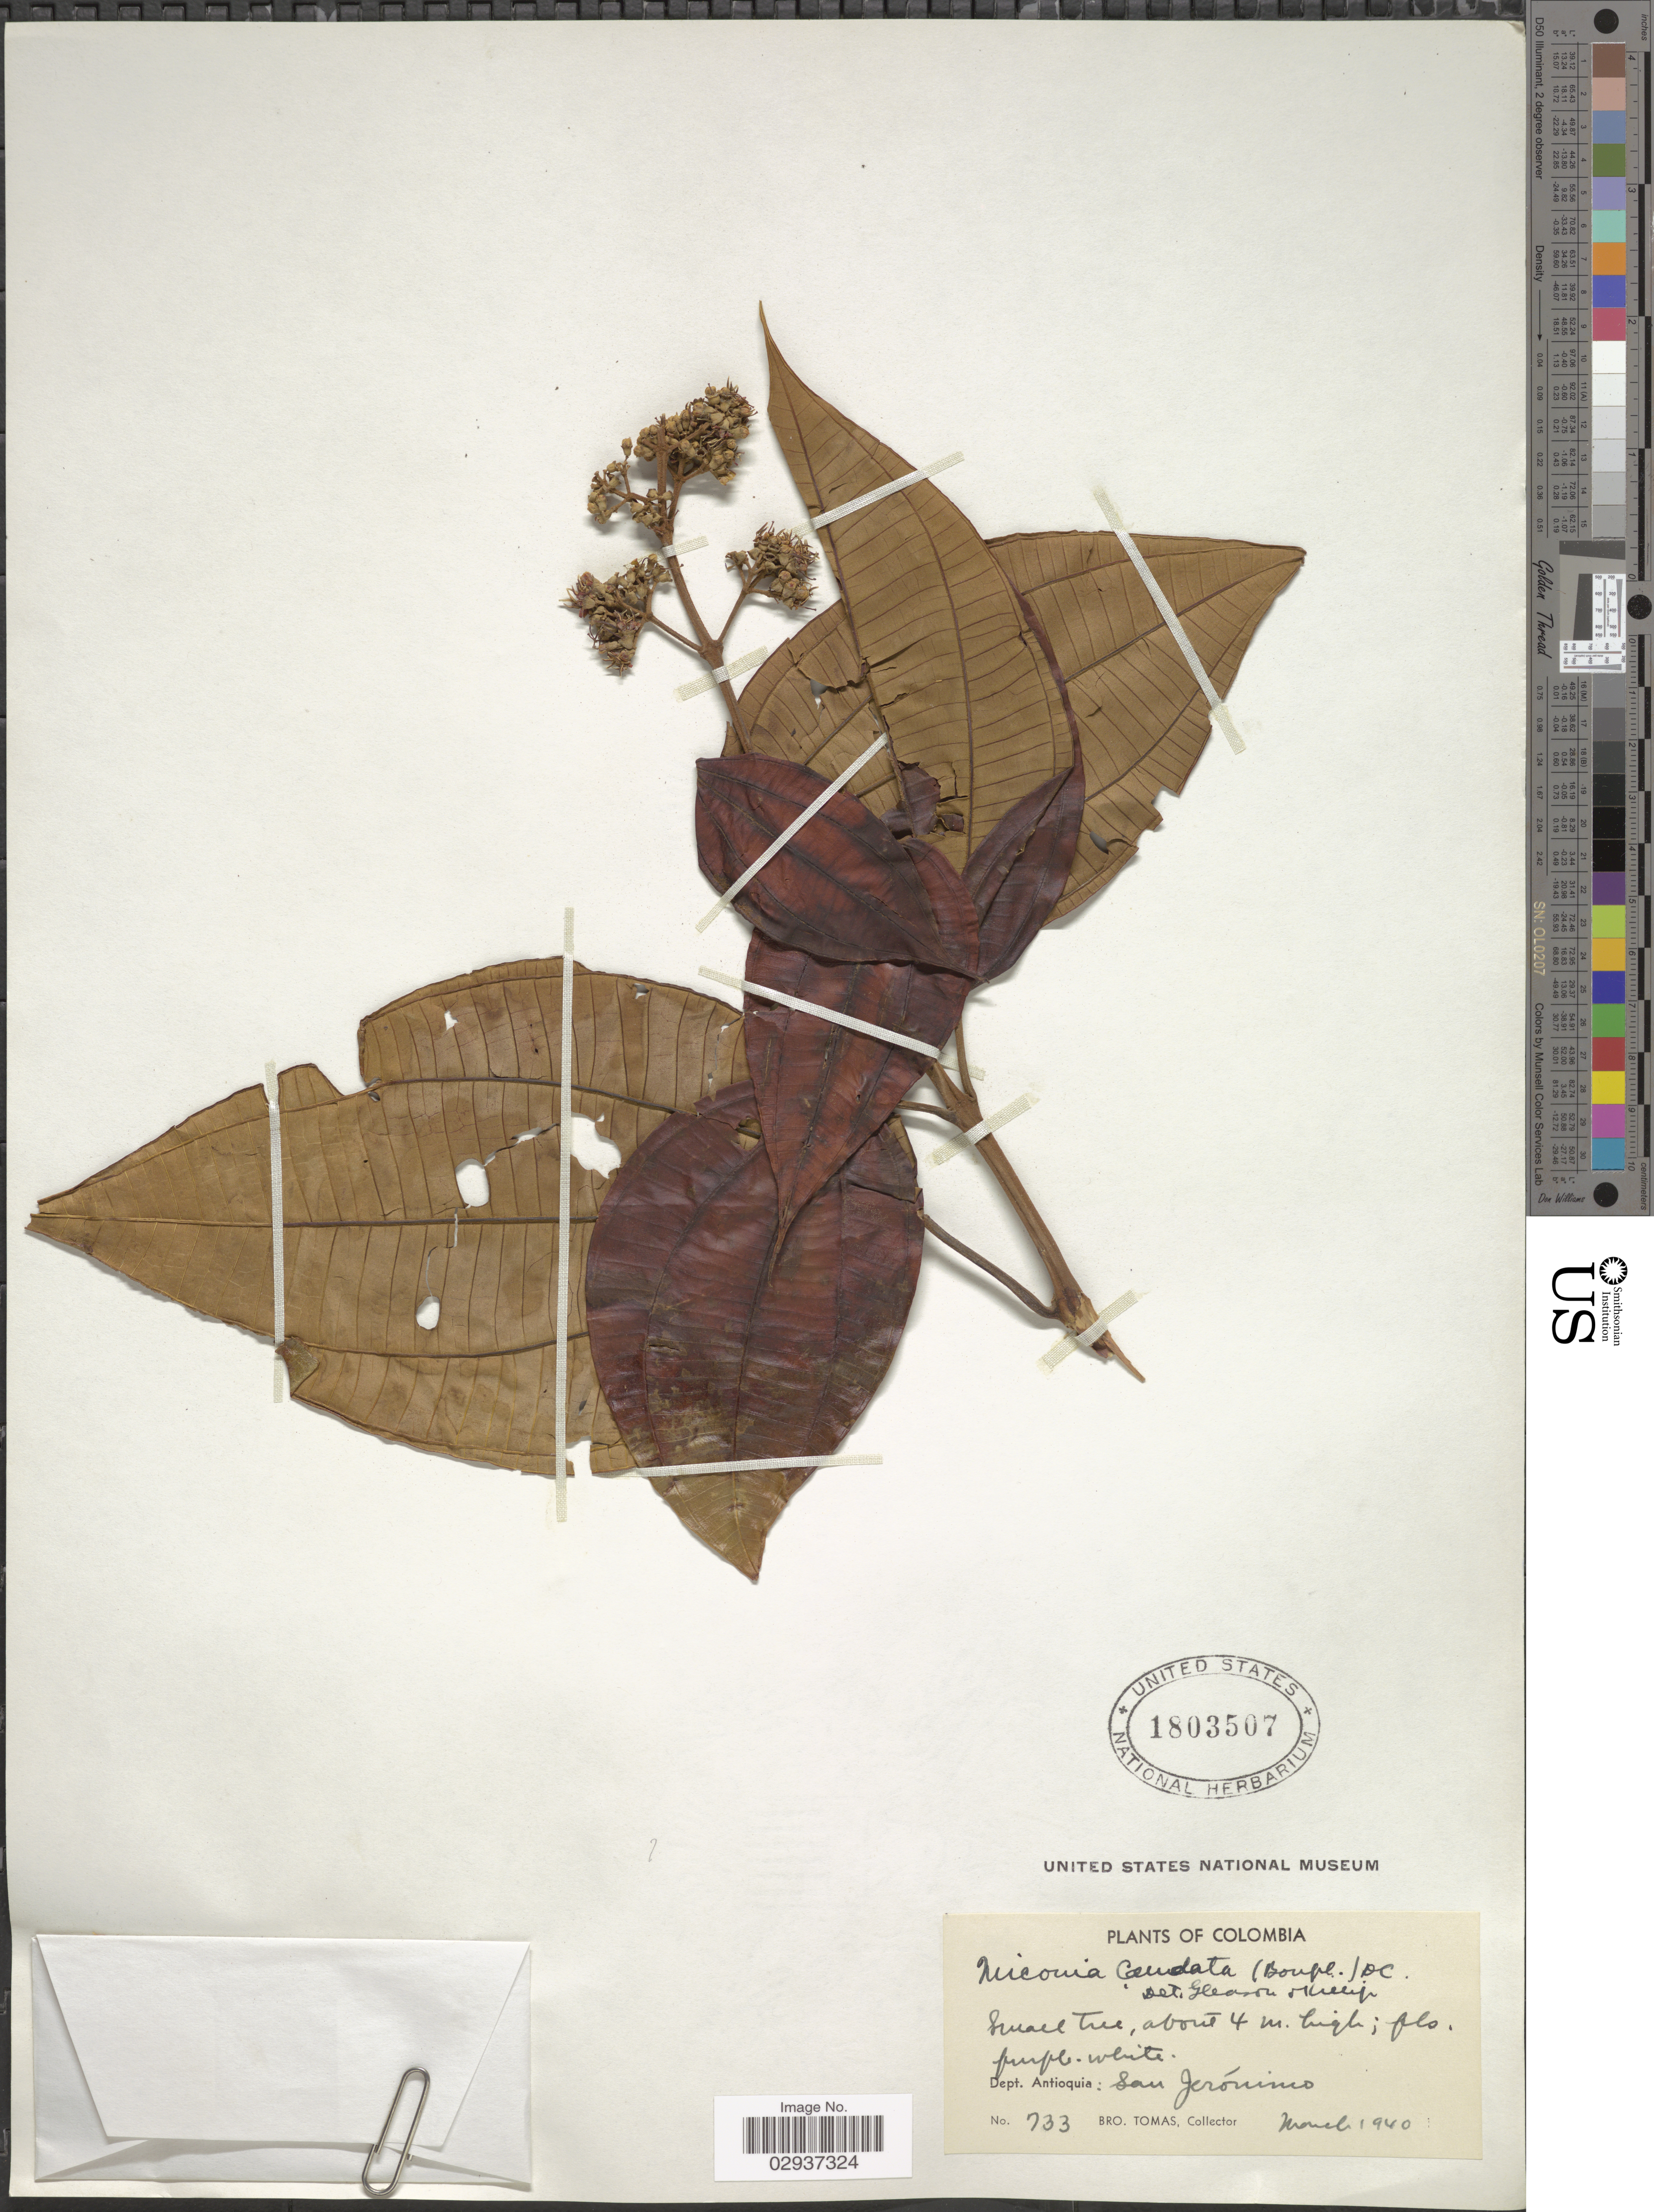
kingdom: Plantae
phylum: Tracheophyta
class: Magnoliopsida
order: Myrtales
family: Melastomataceae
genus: Miconia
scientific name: Miconia caudata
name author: (Bonpl.) DC.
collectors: B. Tomas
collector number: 733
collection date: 1940-03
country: Colombia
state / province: Antioquia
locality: Dept. Antioquia: San Jerónimo.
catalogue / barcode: US 1803507